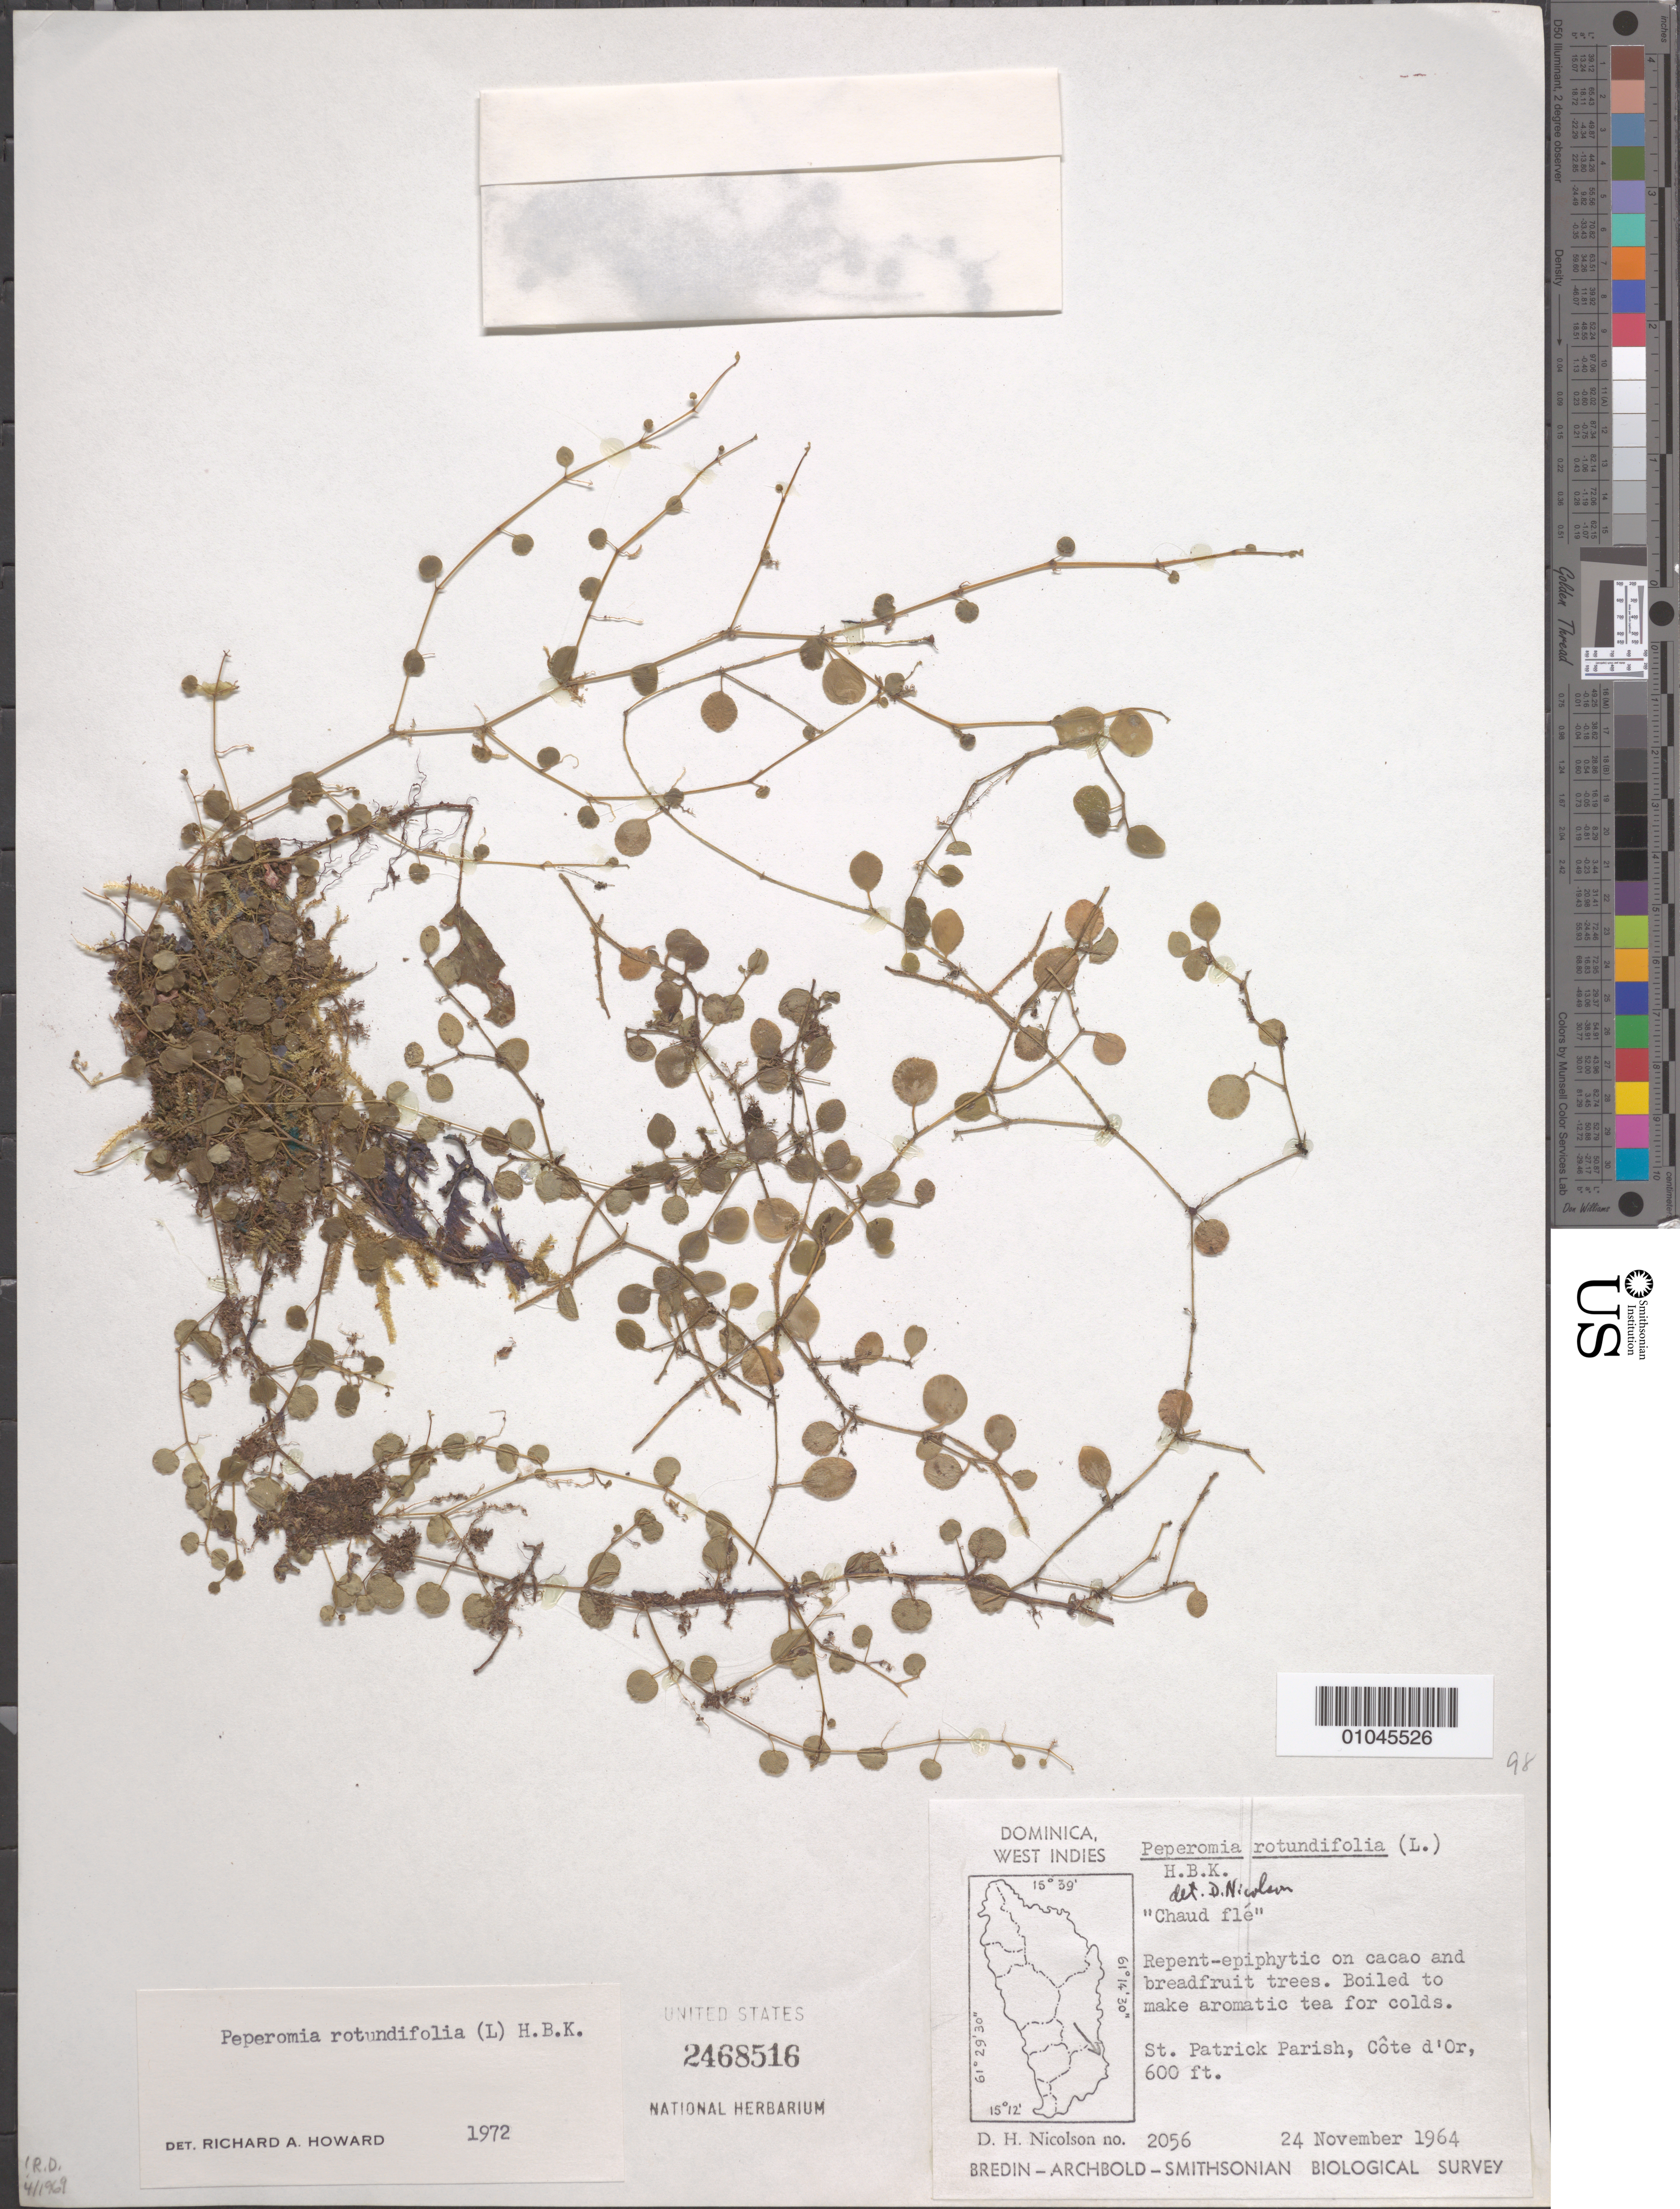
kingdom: Plantae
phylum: Tracheophyta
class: Magnoliopsida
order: Piperales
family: Piperaceae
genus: Peperomia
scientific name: Peperomia rotundifolia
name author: (L.) Kunth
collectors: D. H. Nicolson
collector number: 2056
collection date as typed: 24 Nov 1964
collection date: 1964-11-24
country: Dominica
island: Dominica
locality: Repent-epiphytic on cacao and breadfruit trees.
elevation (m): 183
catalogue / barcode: US 2468516